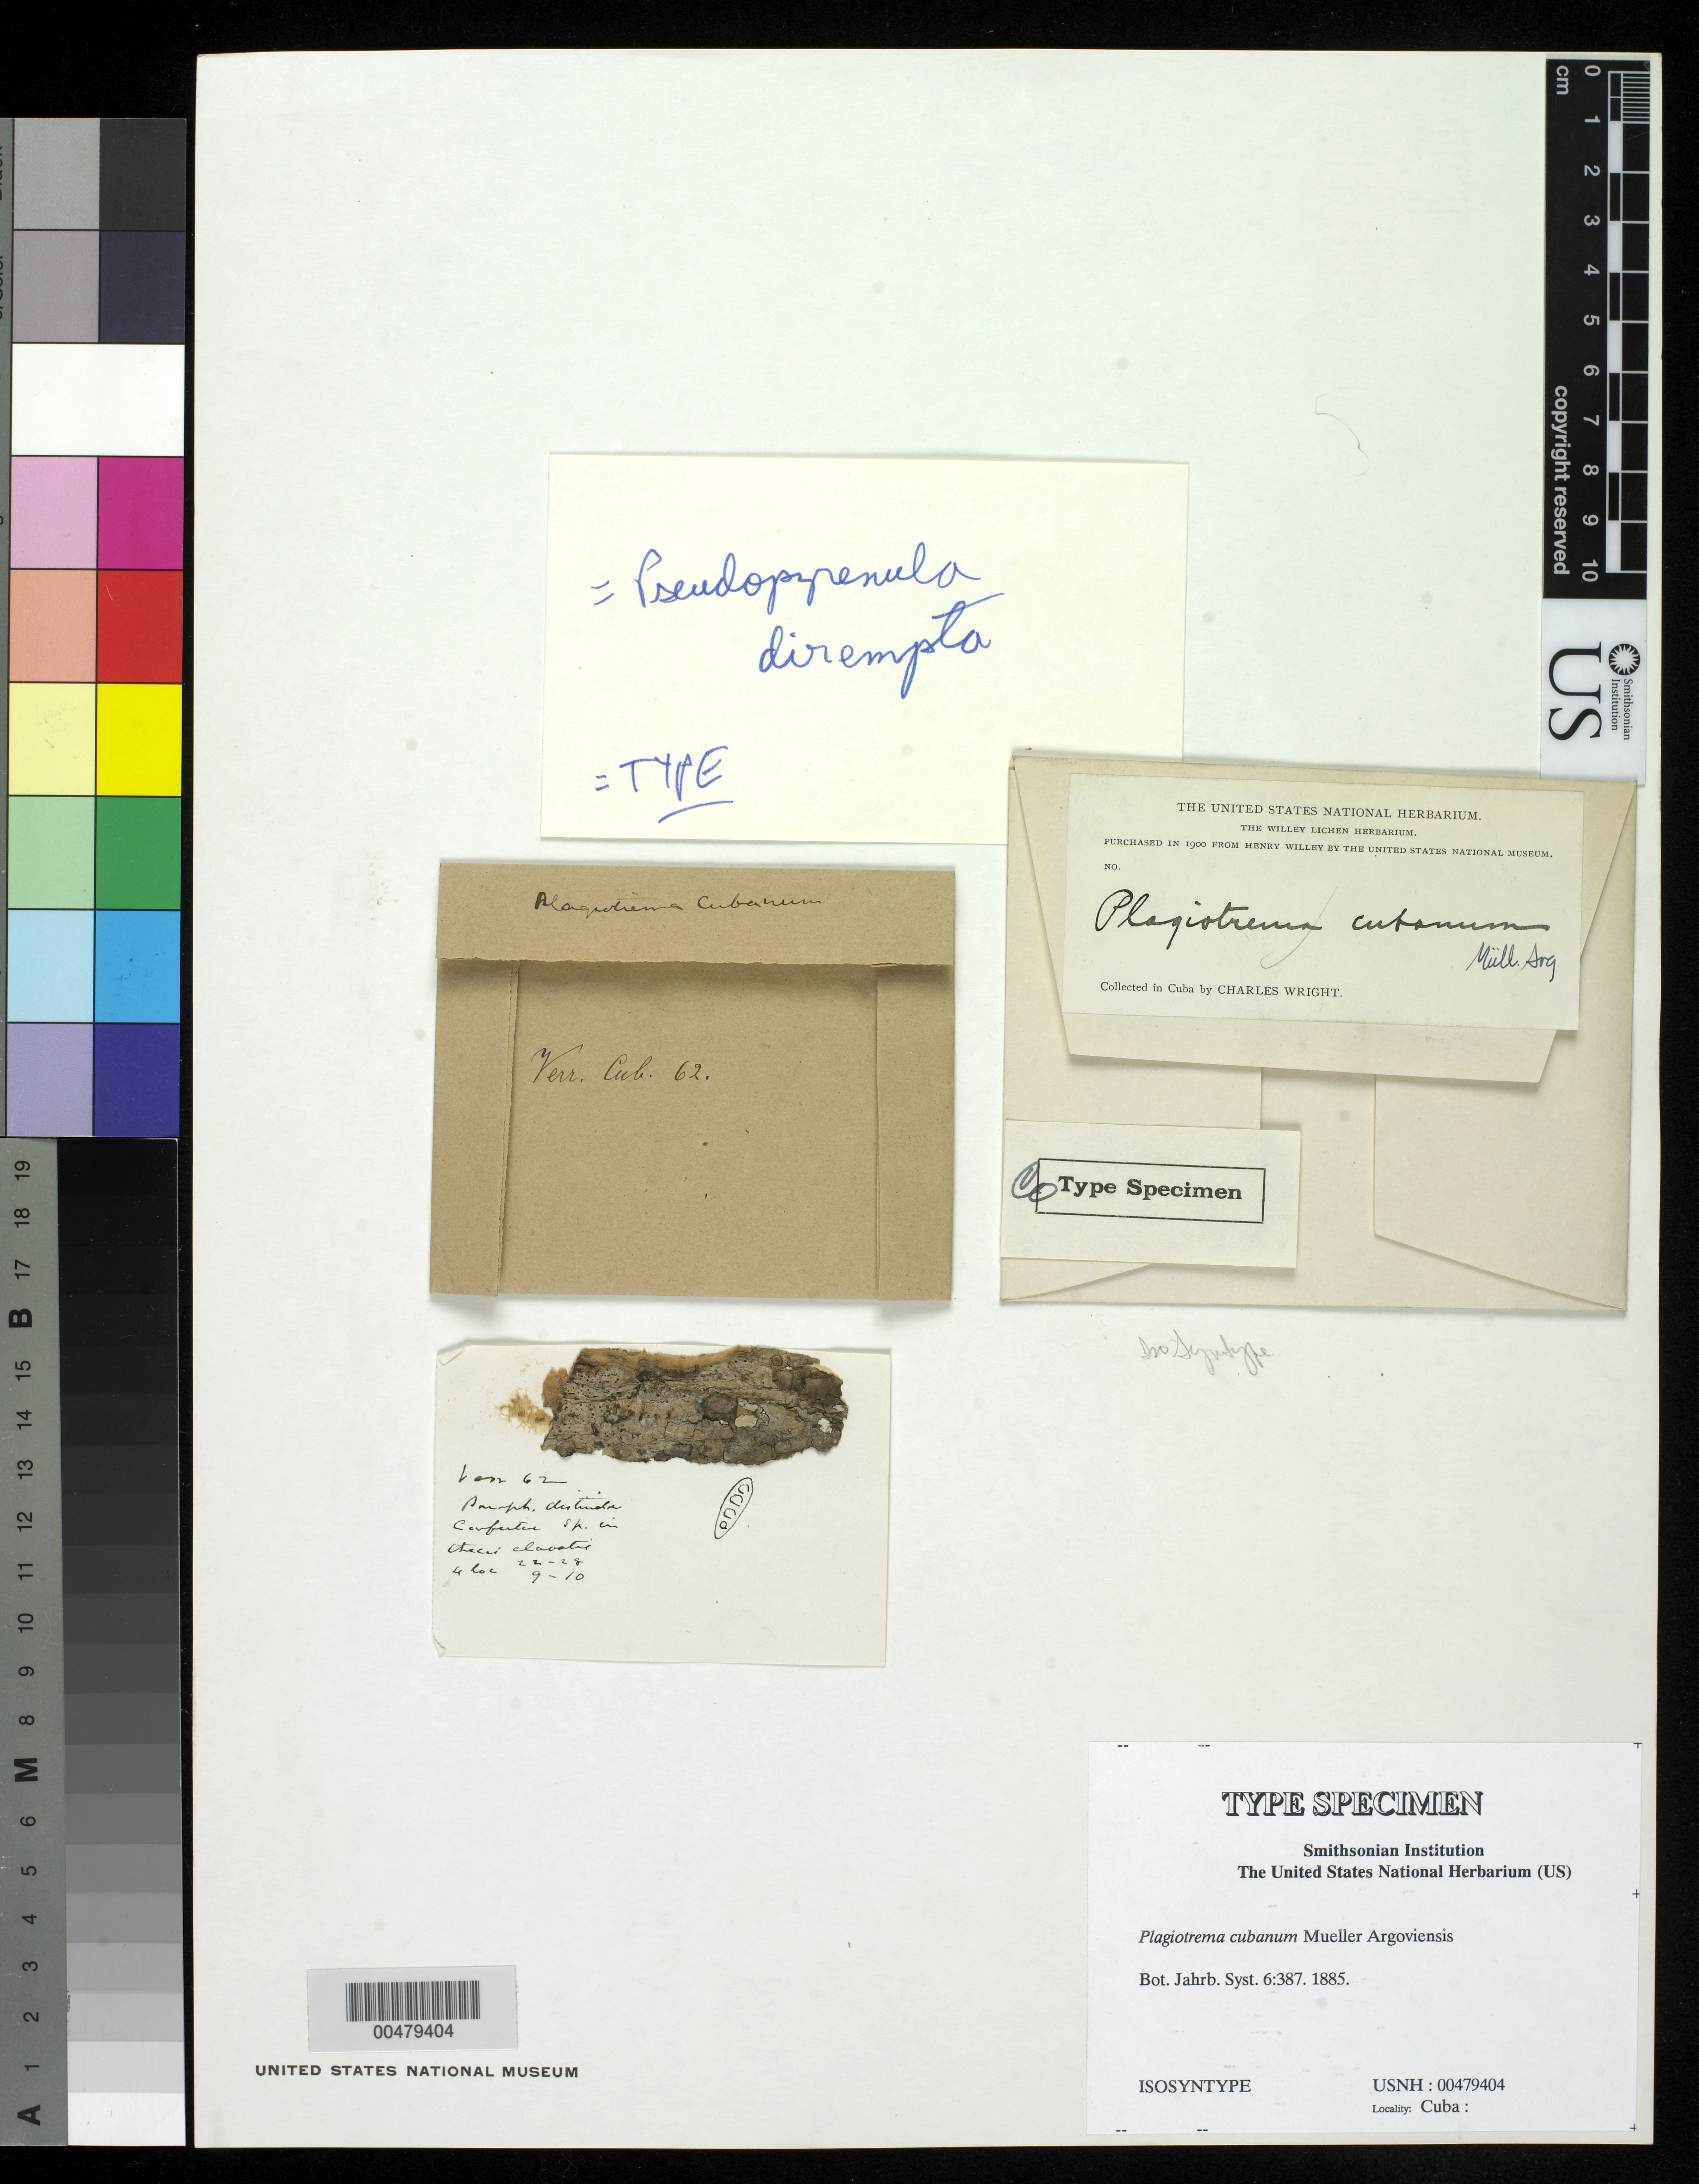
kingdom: Fungi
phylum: Ascomycota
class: Dothideomycetes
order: Trypetheliales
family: Trypetheliaceae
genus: Plagiotrema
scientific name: Plagiotrema cubanum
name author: Müll. Arg.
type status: Isosyntype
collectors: C. Wright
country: Cuba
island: Greater Antilles